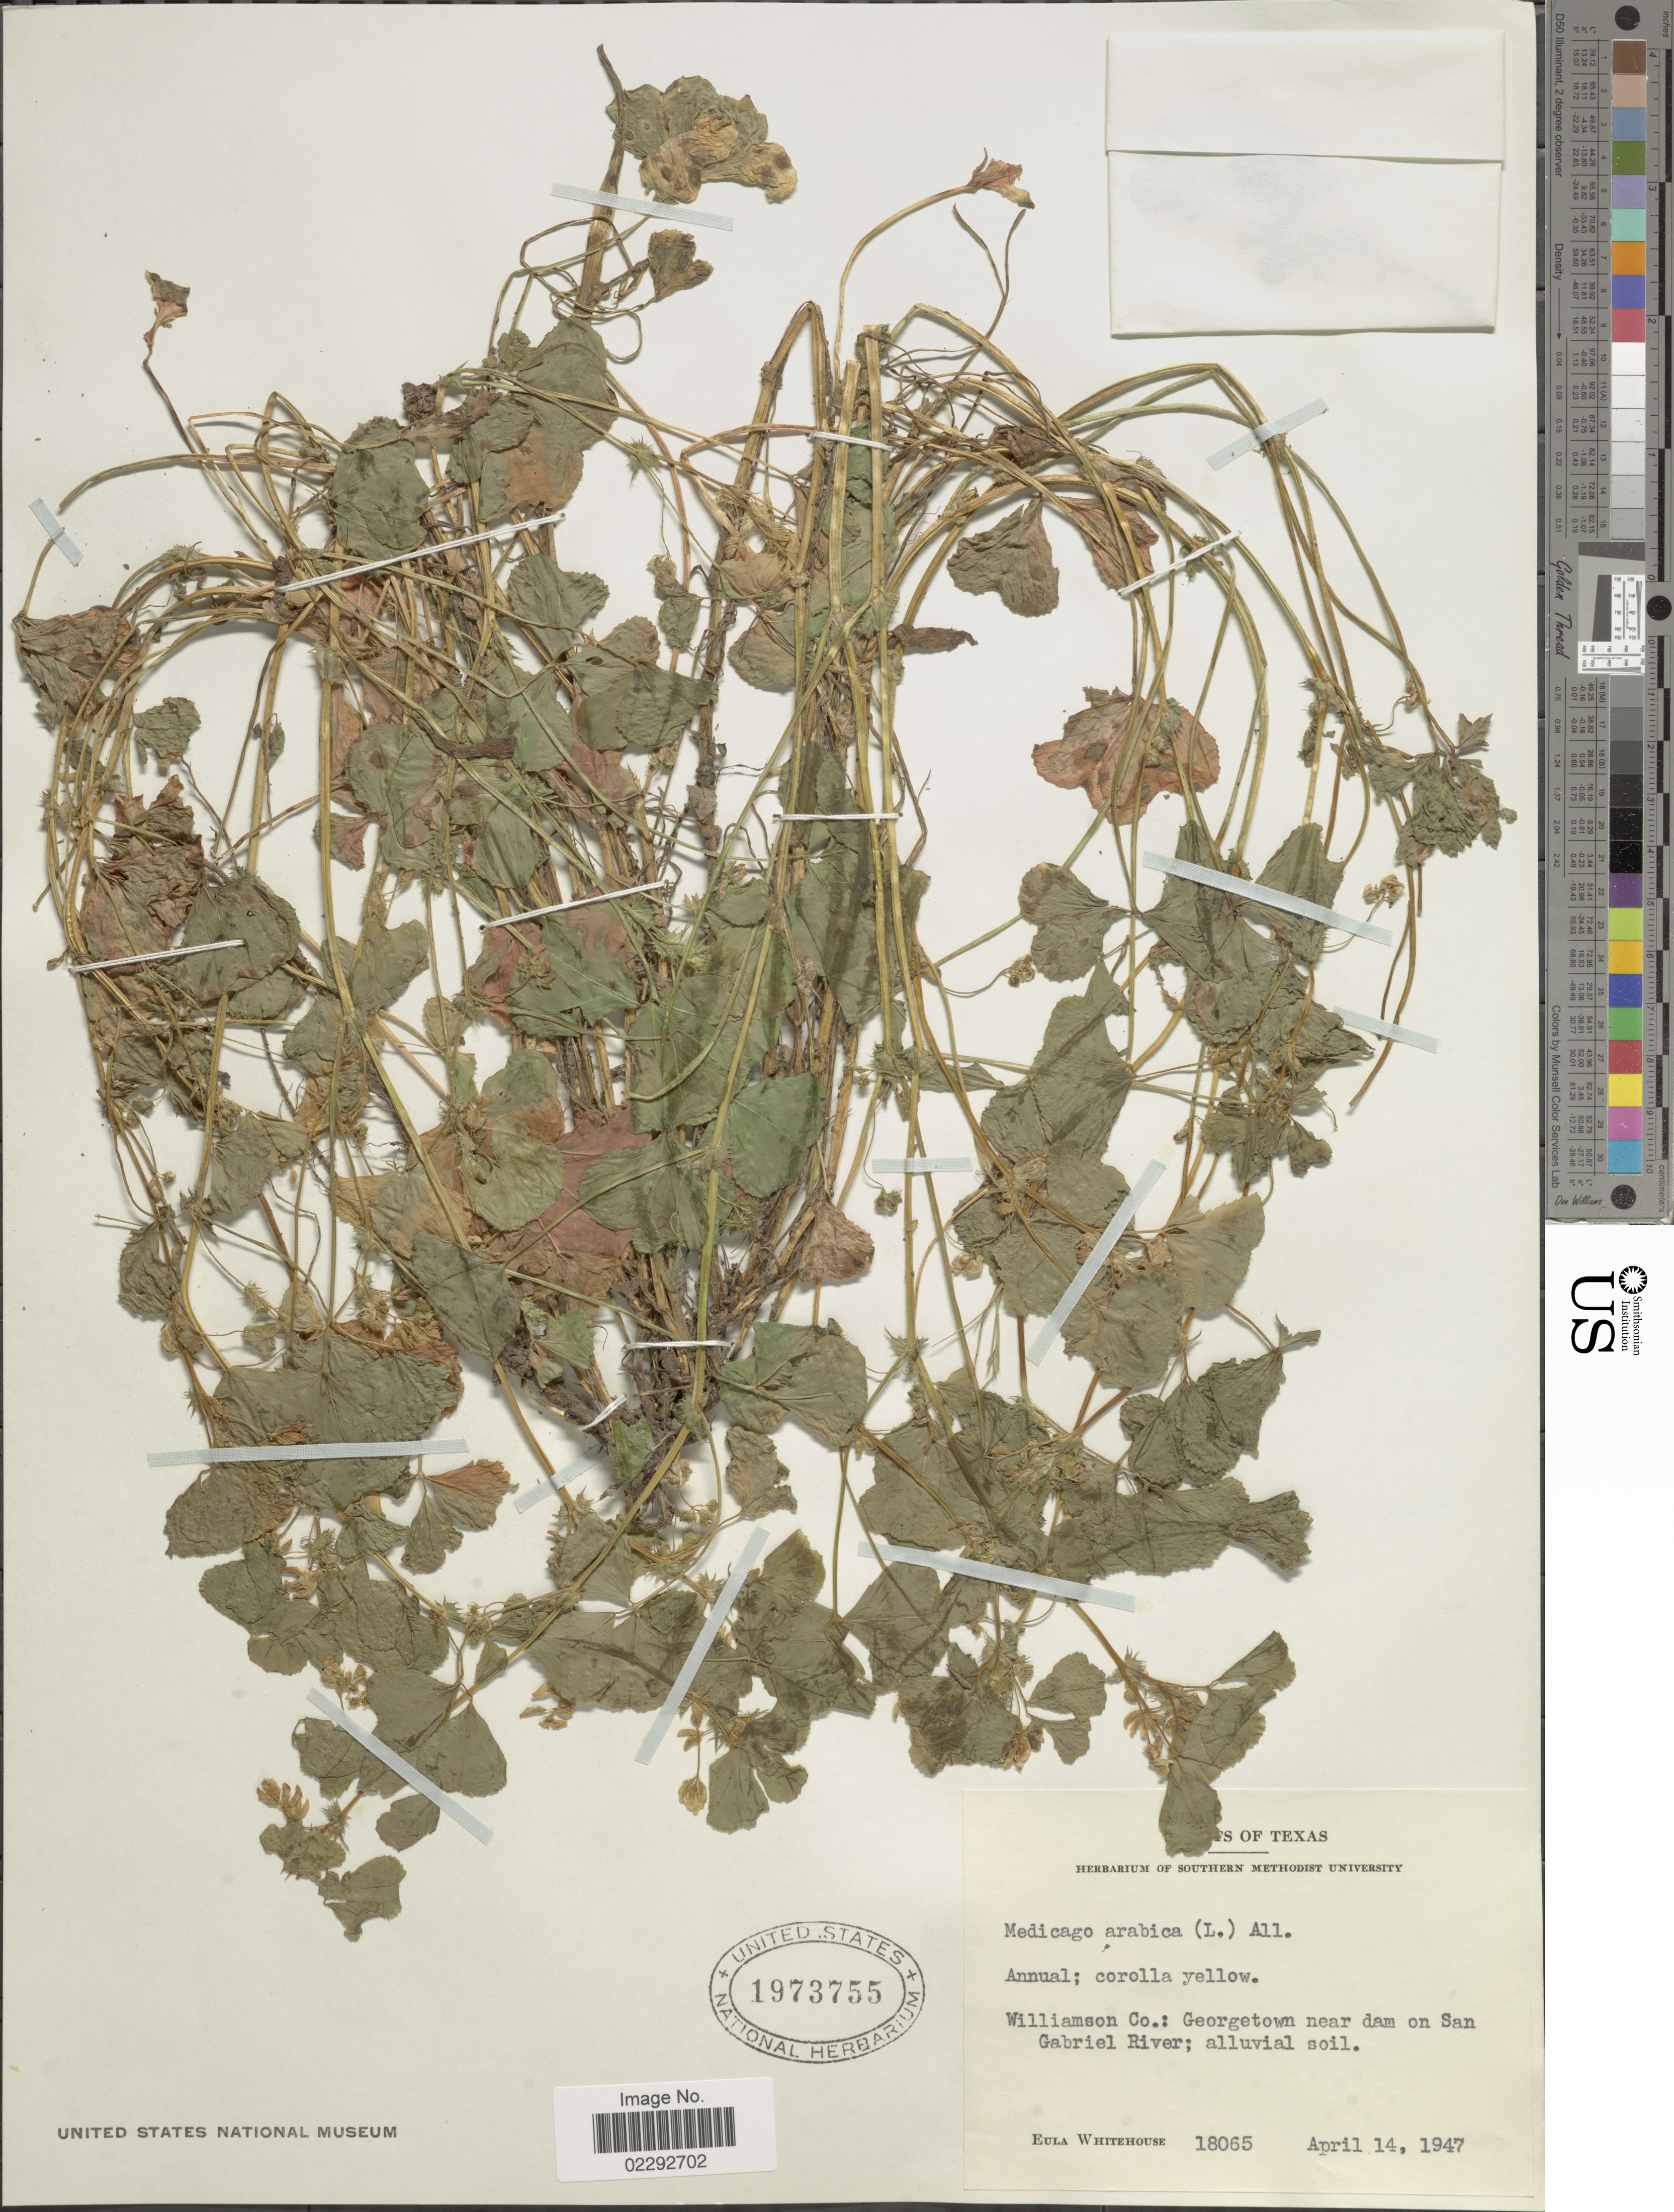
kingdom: Plantae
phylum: Tracheophyta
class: Magnoliopsida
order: Fabales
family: Fabaceae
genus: Medicago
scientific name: Medicago arabica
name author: (L.) Huds.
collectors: E. Whitehouse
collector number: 18065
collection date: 1947-04-14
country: United States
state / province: Texas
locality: Williamson Co.: Georgetown near dam on San Gabriel River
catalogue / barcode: US 1973755